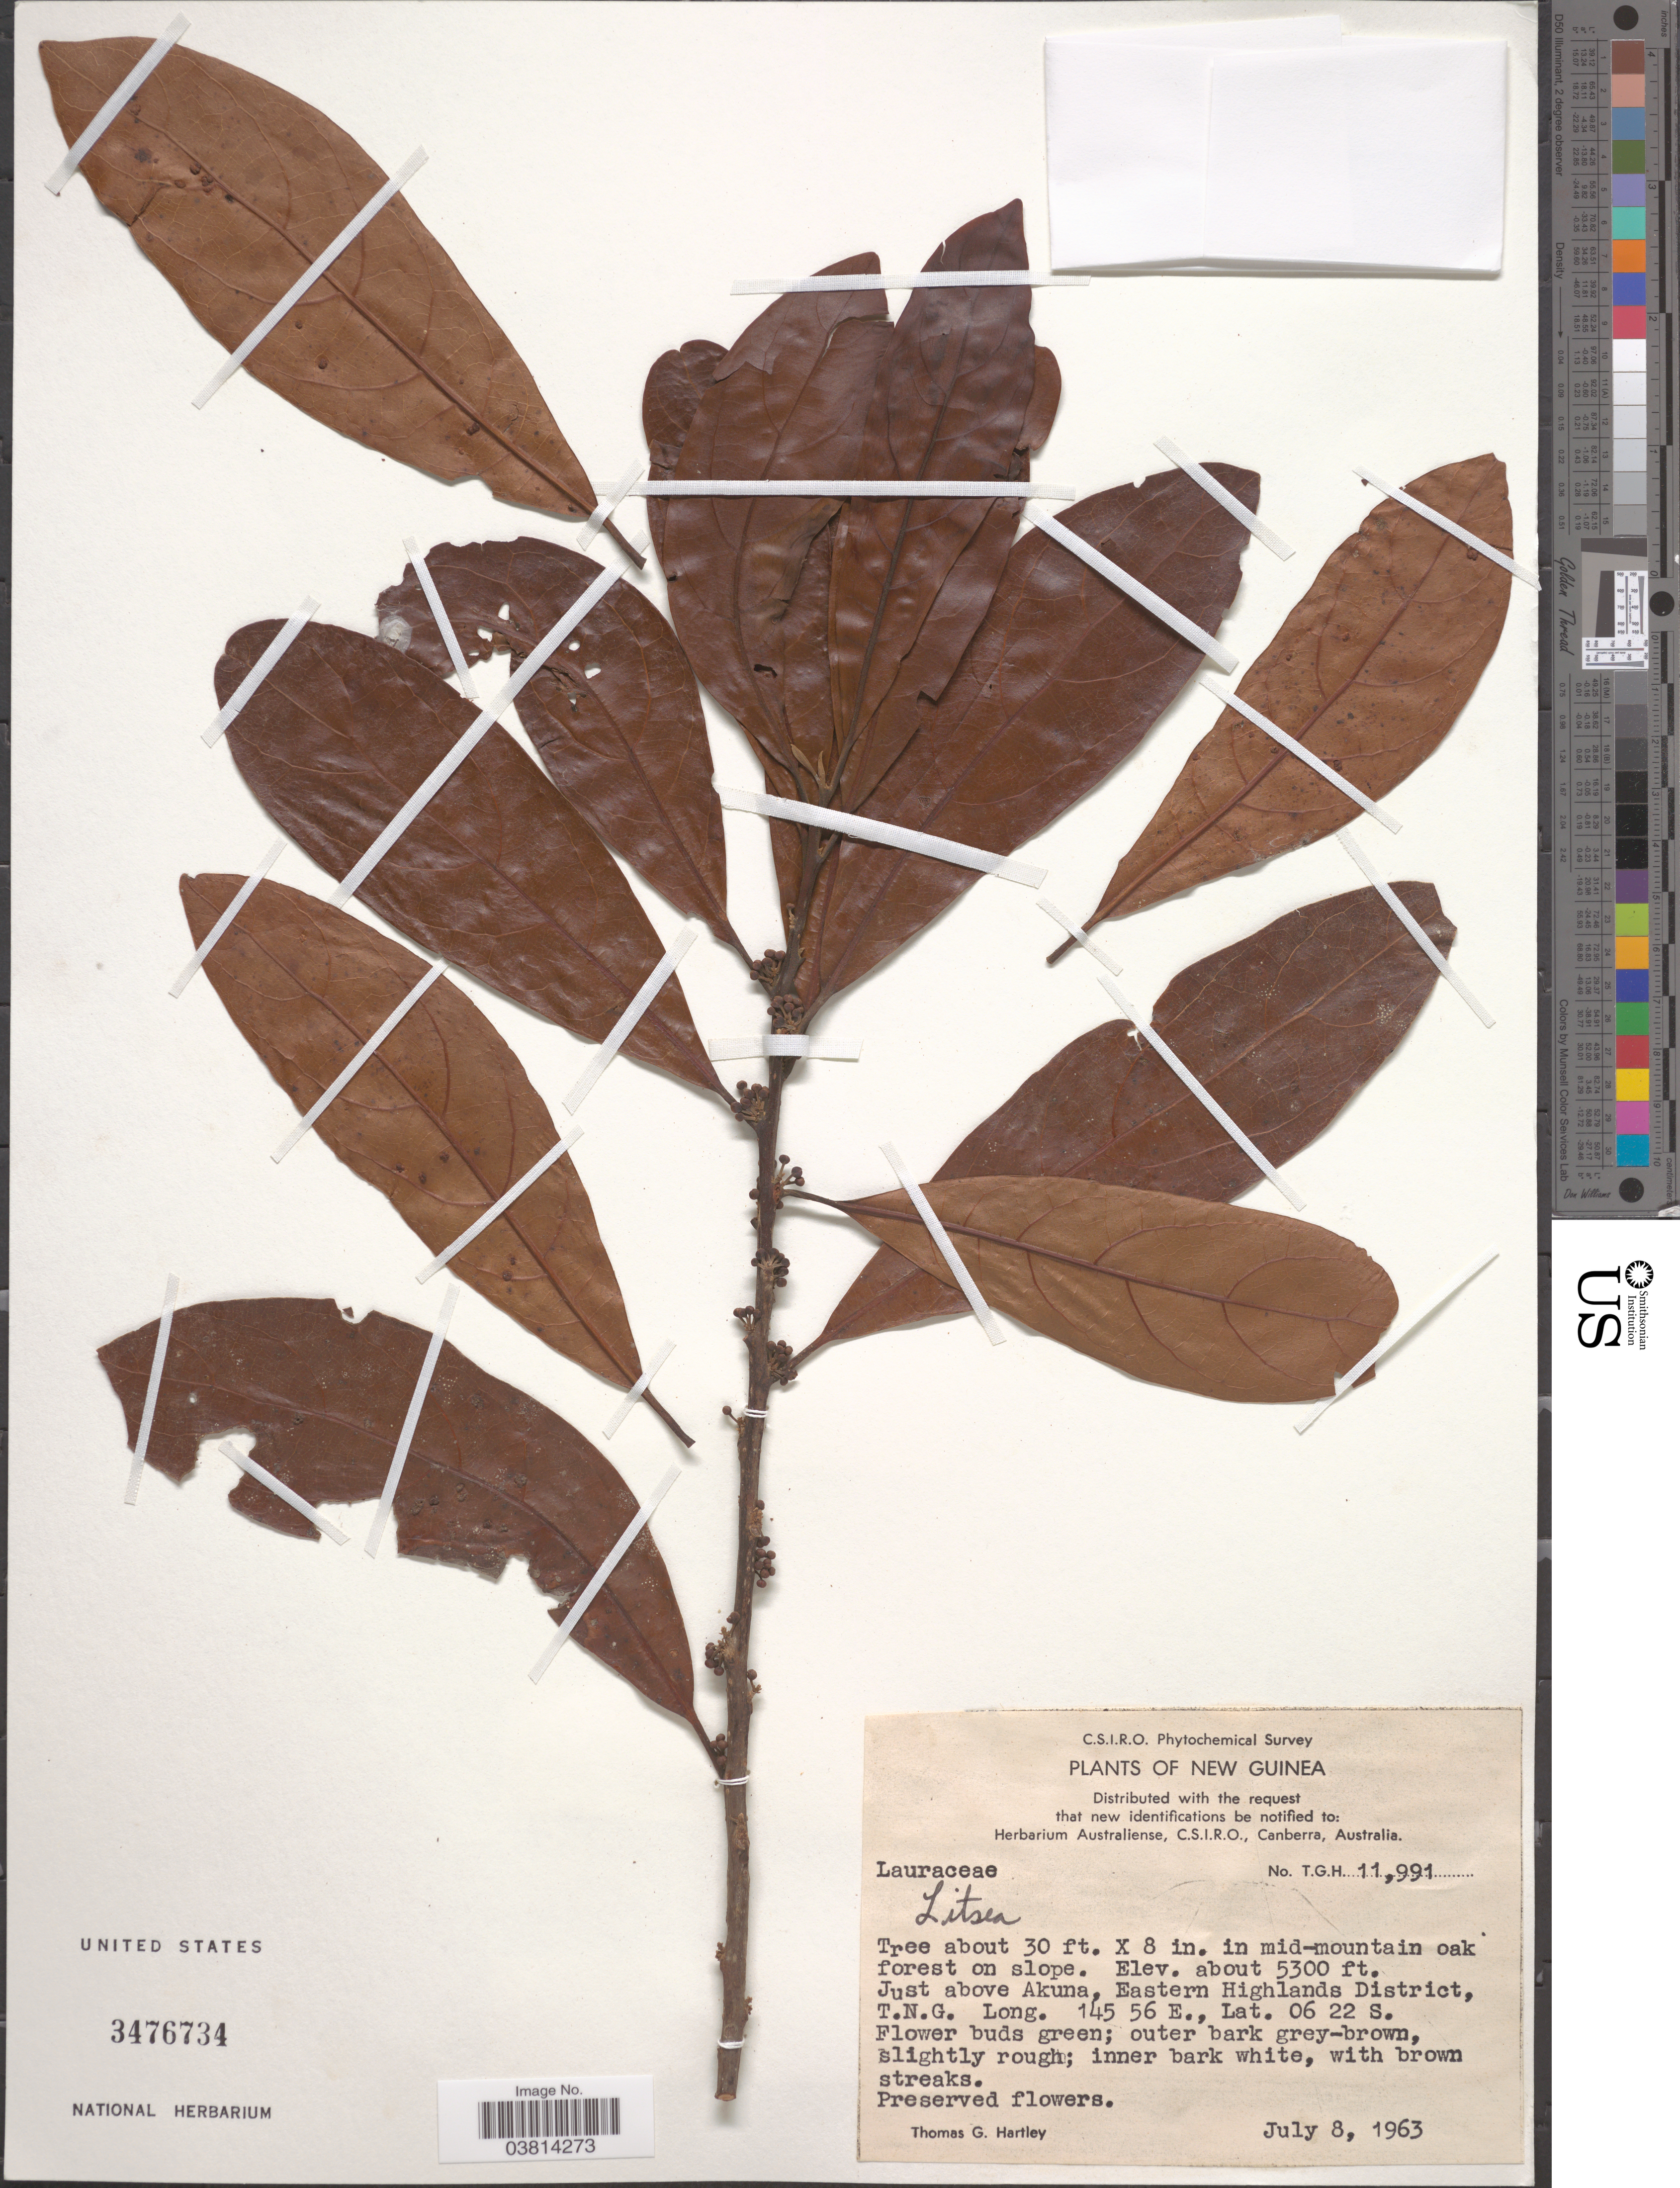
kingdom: Plantae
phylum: Tracheophyta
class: Magnoliopsida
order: Laurales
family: Lauraceae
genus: Litsea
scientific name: Litsea sp.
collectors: T. G. Hartley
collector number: T.G.H. 11991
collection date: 1963-07-08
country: Papua New Guinea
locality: New Guinea. On slope. Just above Akuna, Eastern Highlands District, T.N.G.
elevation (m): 1615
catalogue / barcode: US 3476734